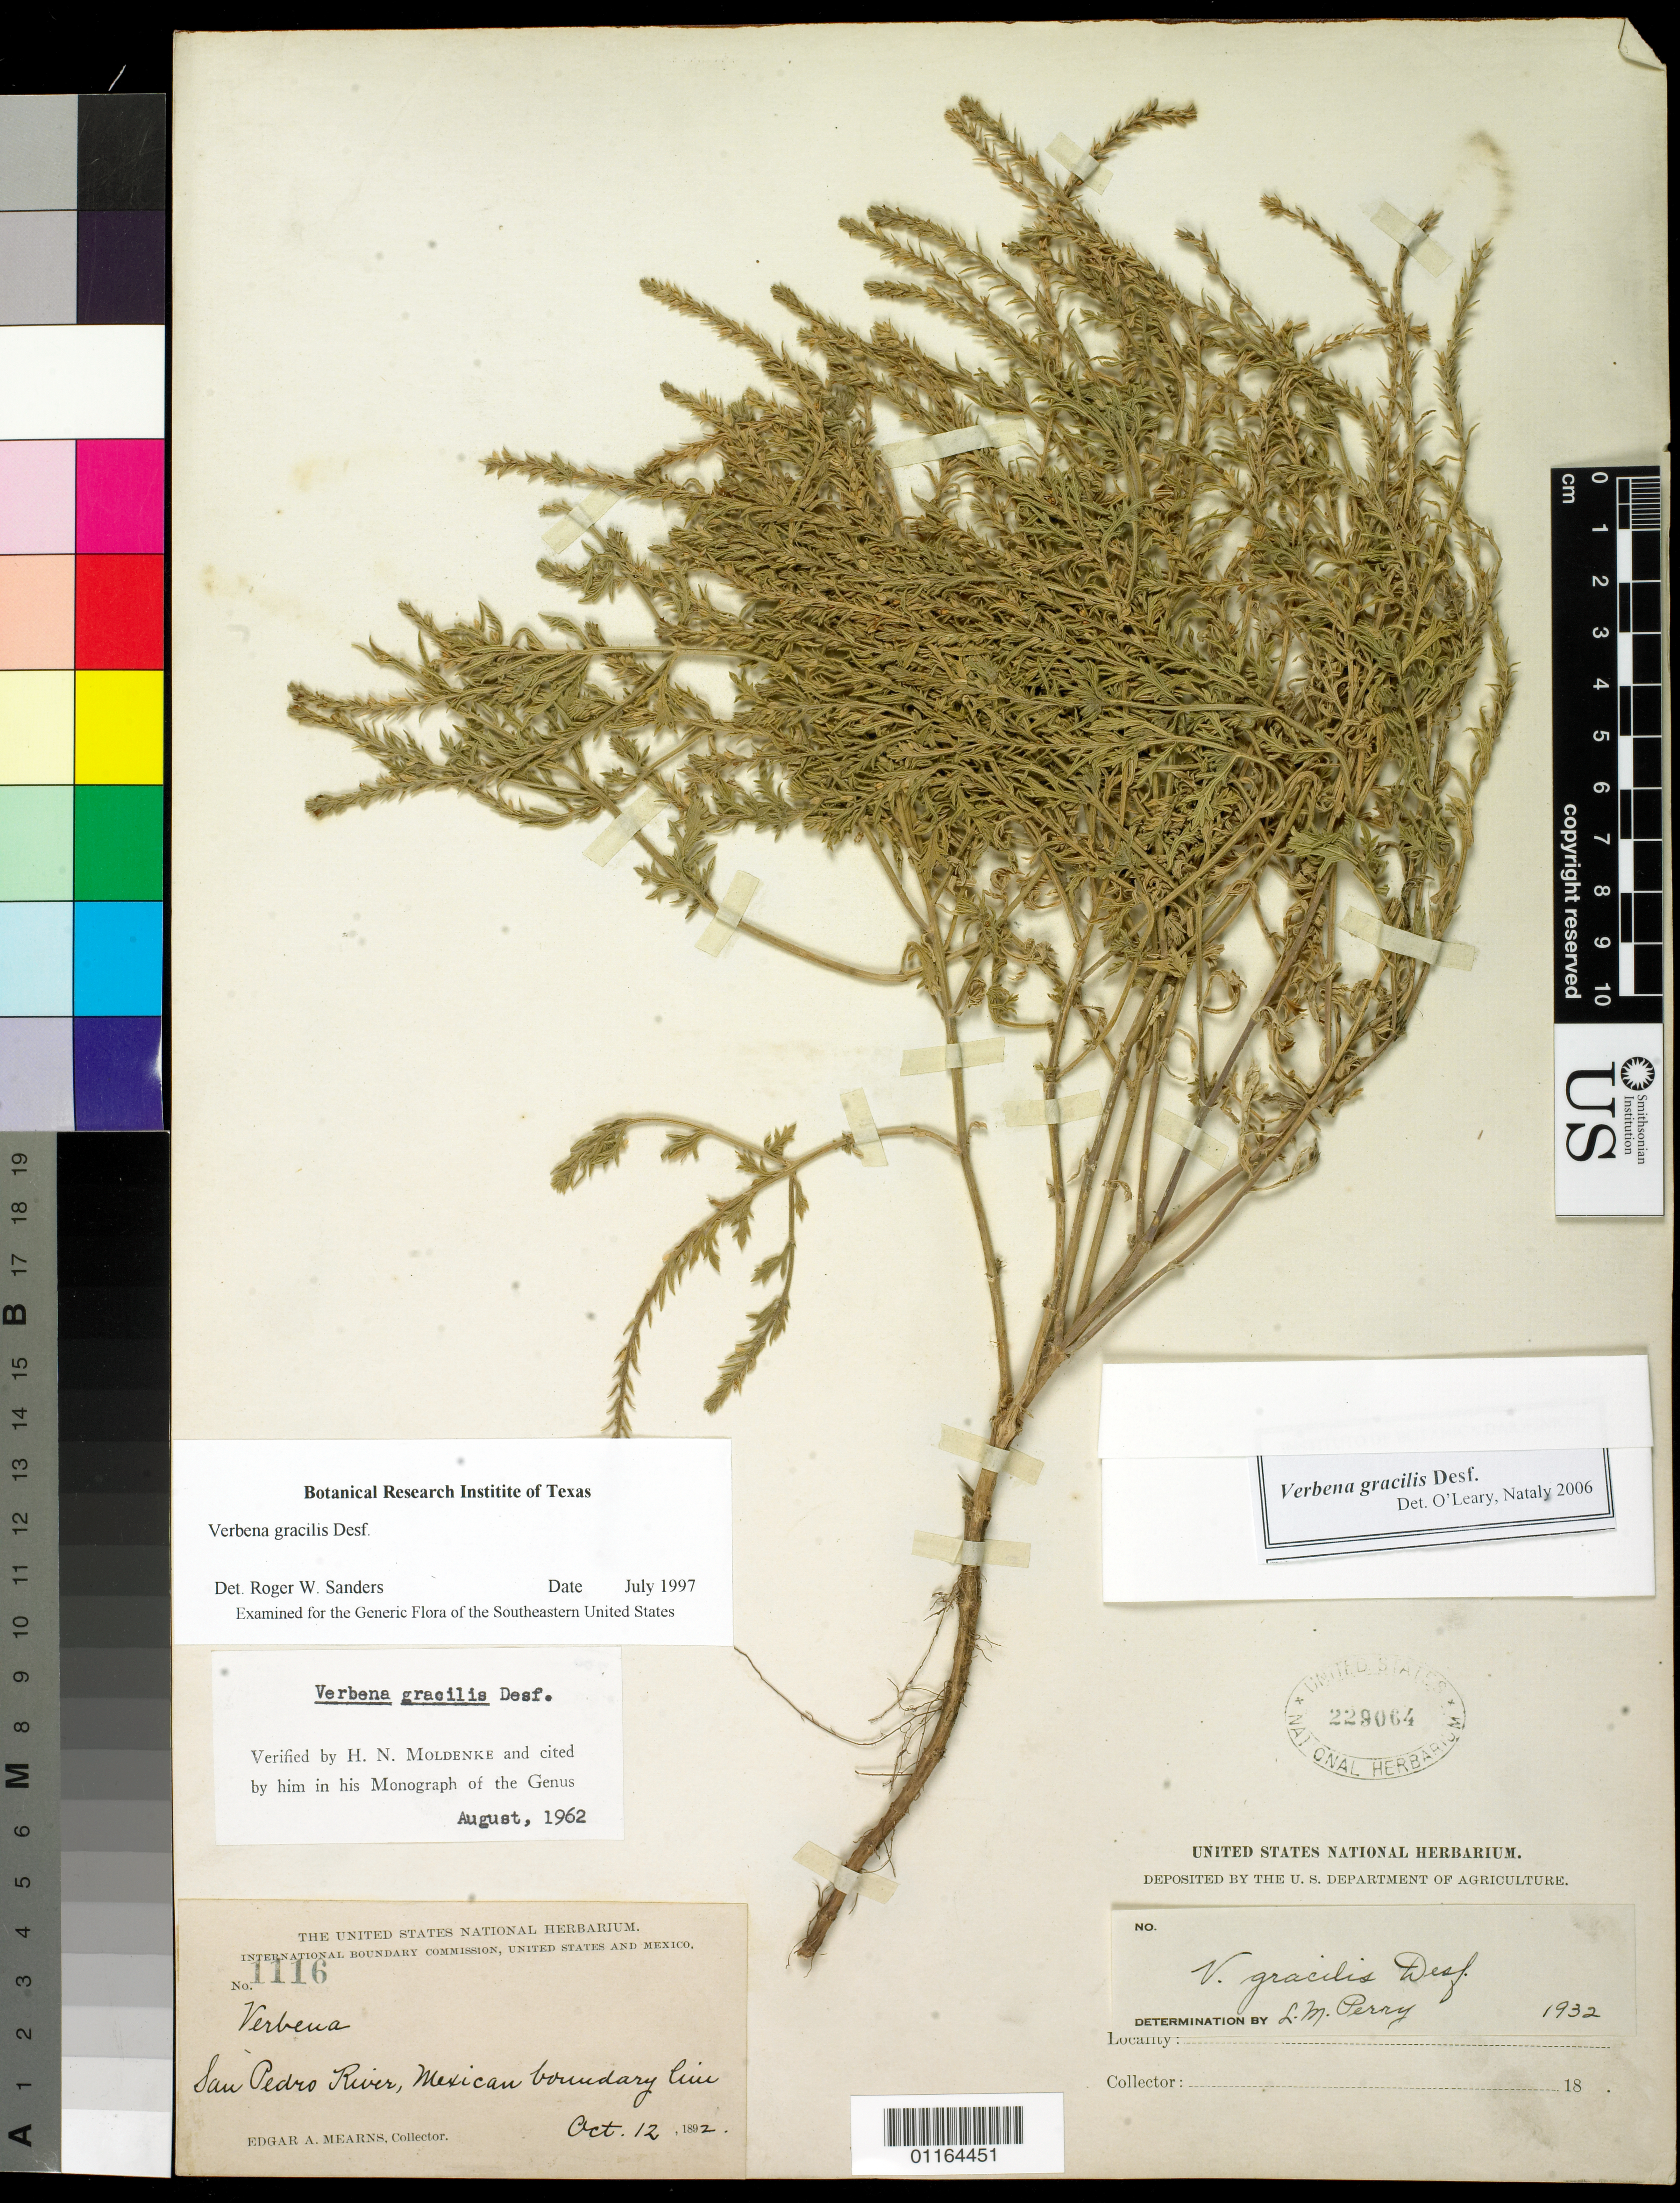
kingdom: Plantae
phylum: Tracheophyta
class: Magnoliopsida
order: Lamiales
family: Verbenaceae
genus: Verbena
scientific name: Verbena gracilis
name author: Desf.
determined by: Moldenke, H. N.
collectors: E. A. Mearns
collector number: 1116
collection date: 1892-10-12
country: United States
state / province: Arizona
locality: San Pedro River, Mexican Boundary line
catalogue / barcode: US 229064